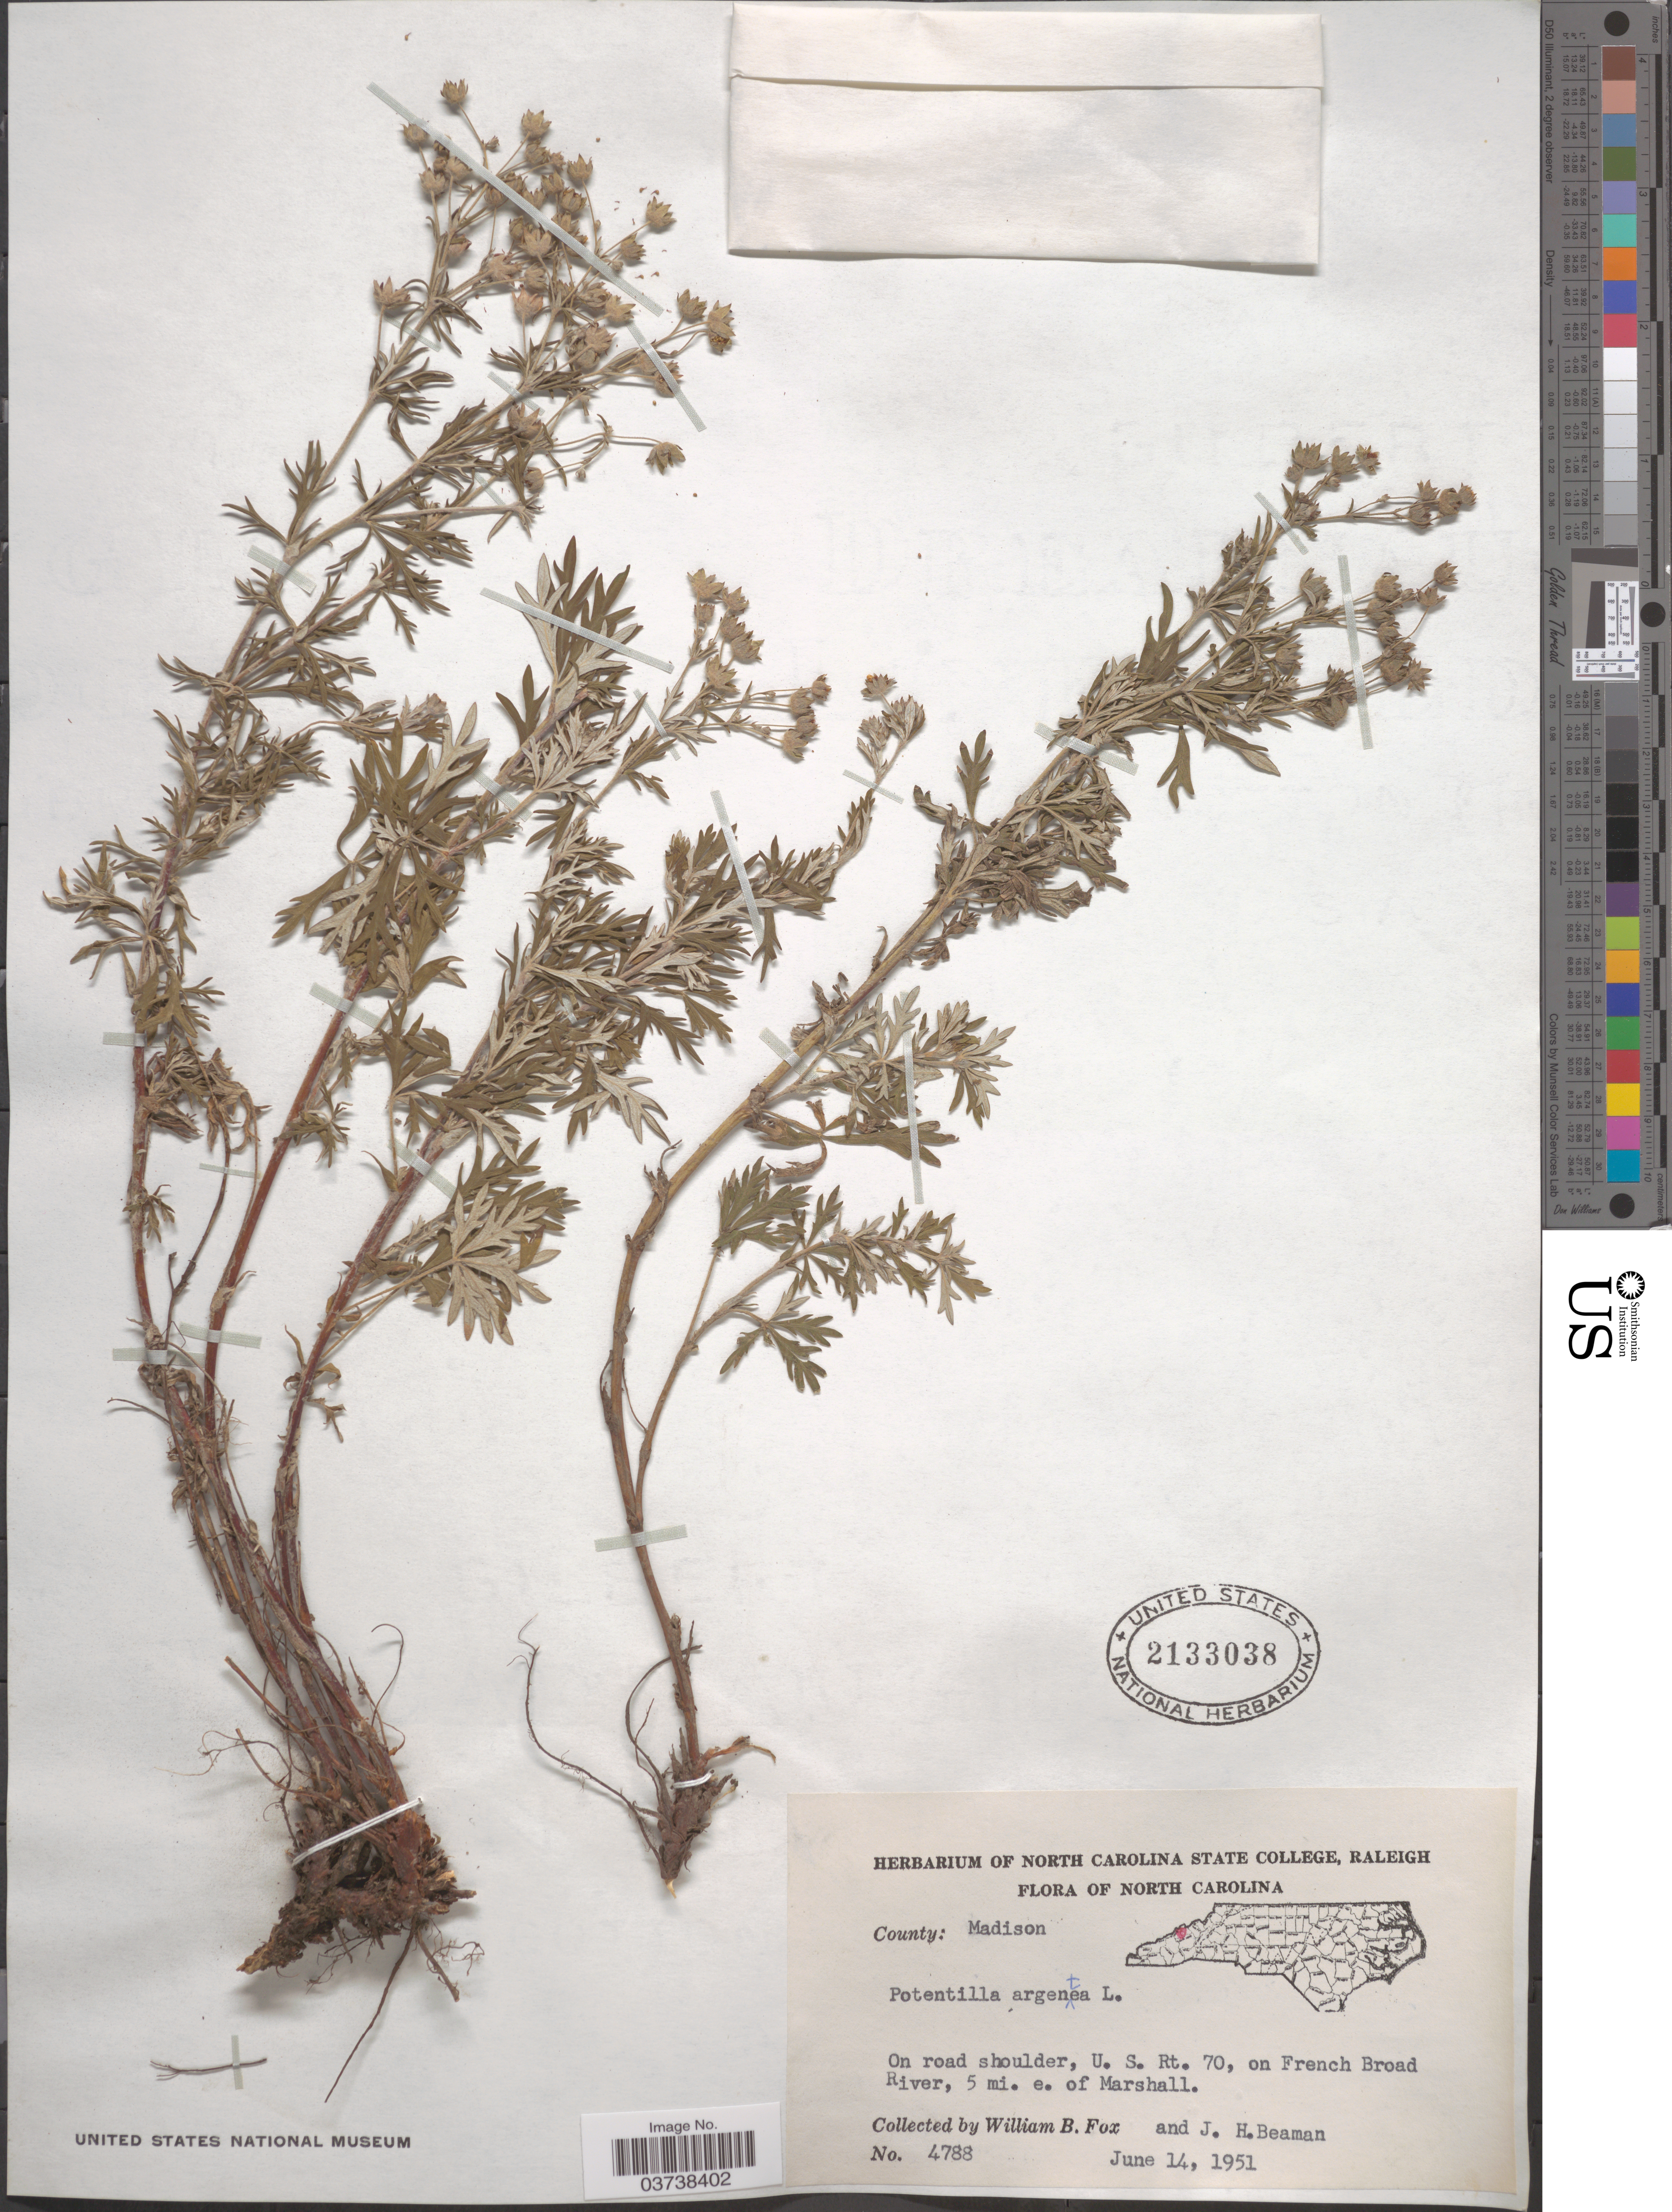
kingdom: Plantae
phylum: Tracheophyta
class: Magnoliopsida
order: Rosales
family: Rosaceae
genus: Potentilla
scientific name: Potentilla argentea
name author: L.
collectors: W. B. Fox & J. H. Beaman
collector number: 4788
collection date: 1951-06-14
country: United States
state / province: North Carolina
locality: On road shoulder, U. S. Rt. 70, on French Broad River, 5 mi. e. of Marshall.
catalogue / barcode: US 2133038